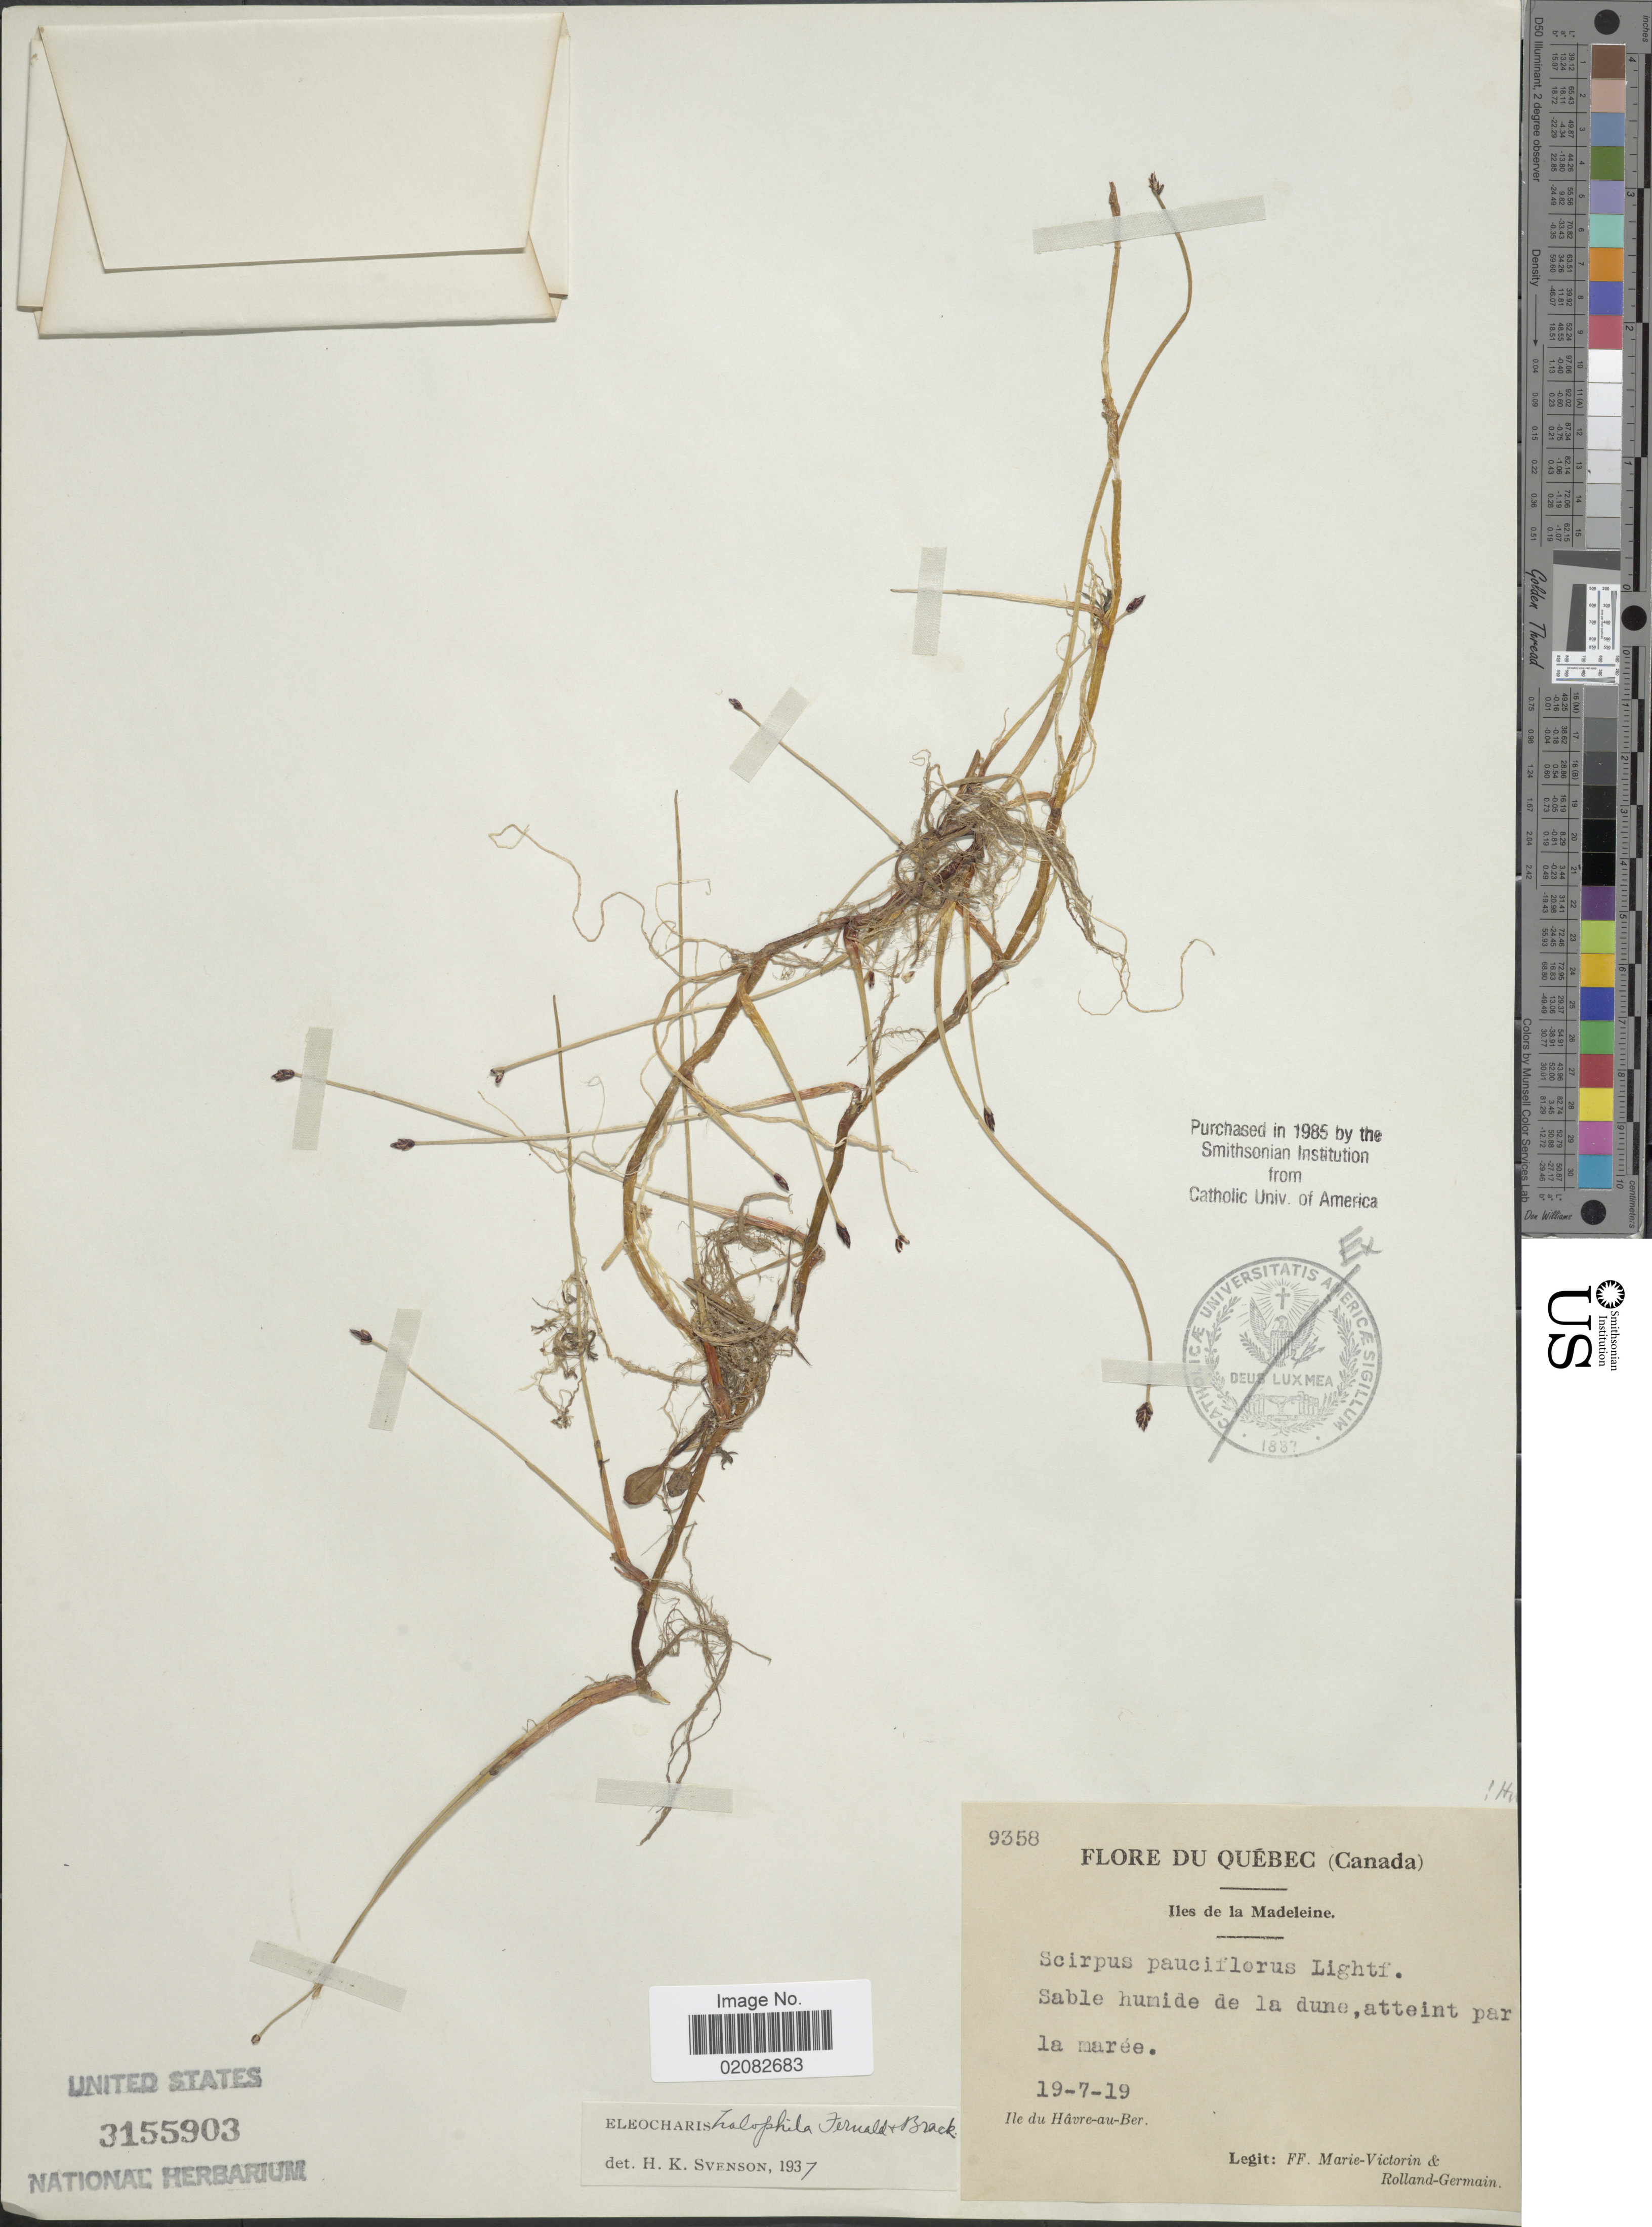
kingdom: Plantae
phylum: Tracheophyta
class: Liliopsida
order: Poales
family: Cyperaceae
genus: Eleocharis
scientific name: Eleocharis halophila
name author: (Fernald & Brackett) Fernald & Brackett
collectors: F. Marie-Victorin & Rolland-Germain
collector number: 9358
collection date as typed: Transcribed d/m/y: 19/7/19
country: Canada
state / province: Quebec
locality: Iles de la Madeleine, Ile de Havre au Ber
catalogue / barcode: US 3155903